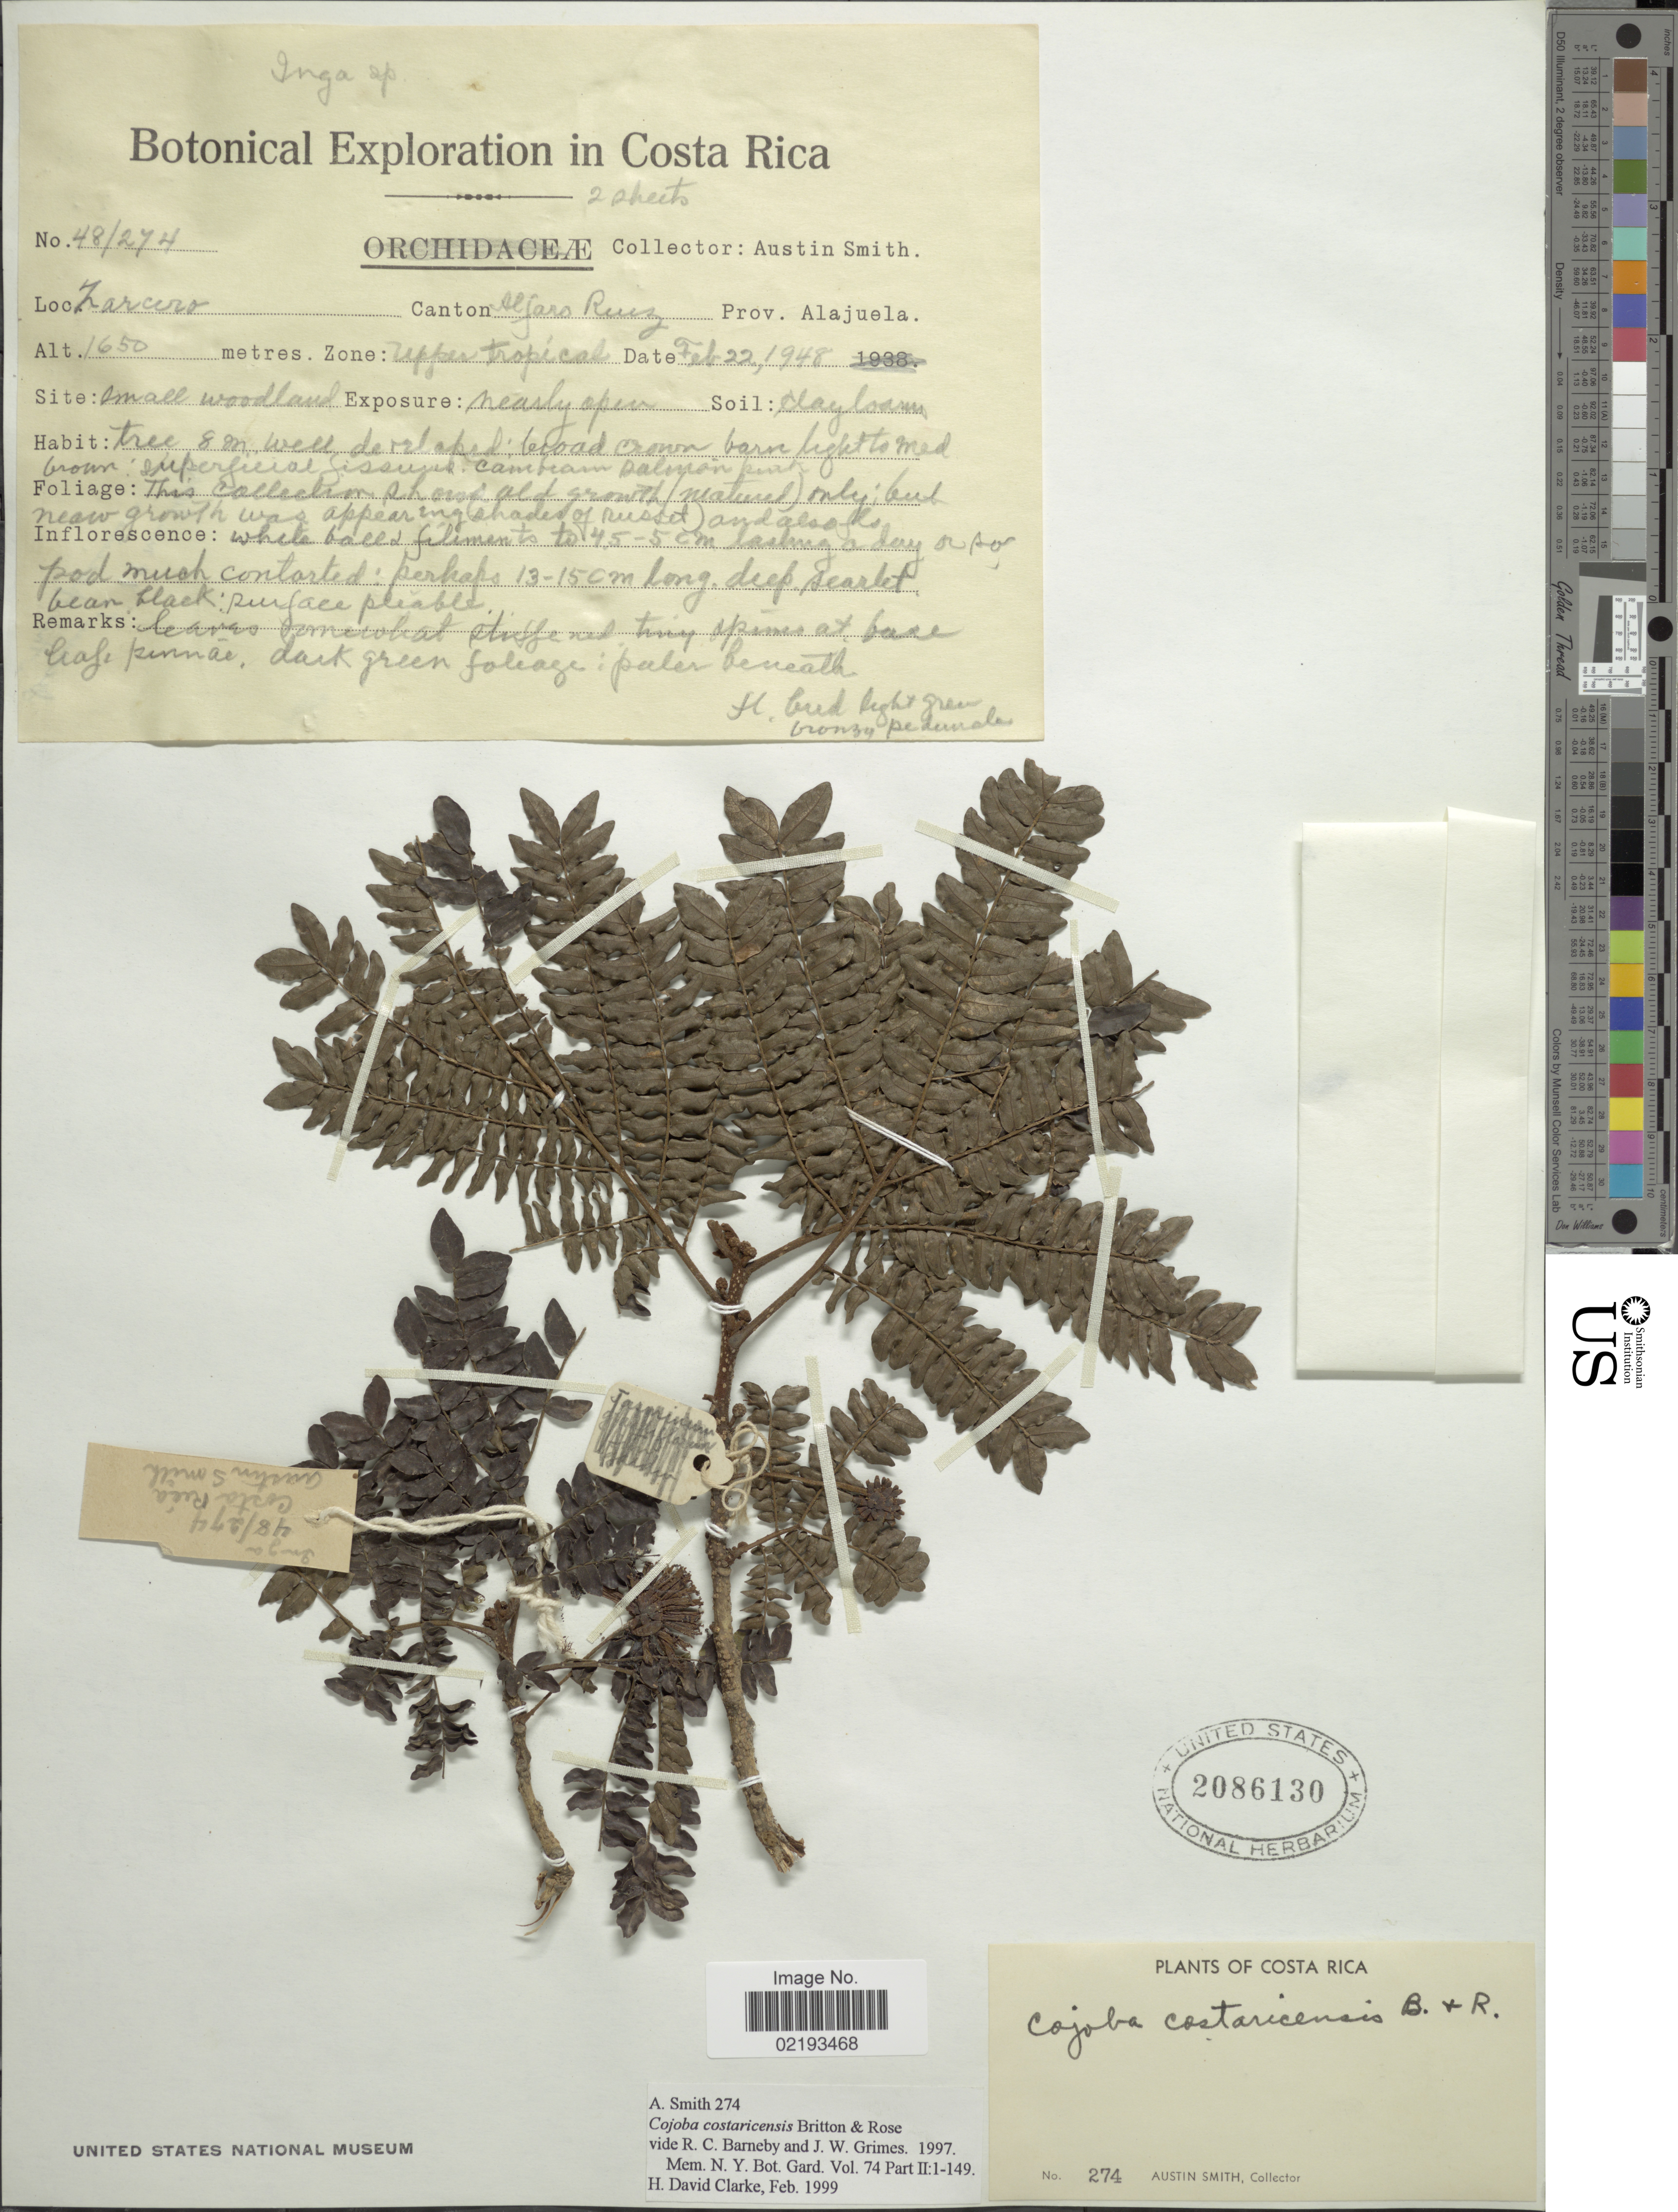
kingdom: Plantae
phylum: Tracheophyta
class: Magnoliopsida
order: Fabales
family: Fabaceae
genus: Cojoba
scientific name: Cojoba costaricensis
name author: Britton & Rose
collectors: Aust P. Smith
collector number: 274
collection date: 1948-02-22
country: Costa Rica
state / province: Alajuela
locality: Zarcero, Canton Alfaro Ruiz, Upper tropical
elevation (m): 1650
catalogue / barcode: US 2086130